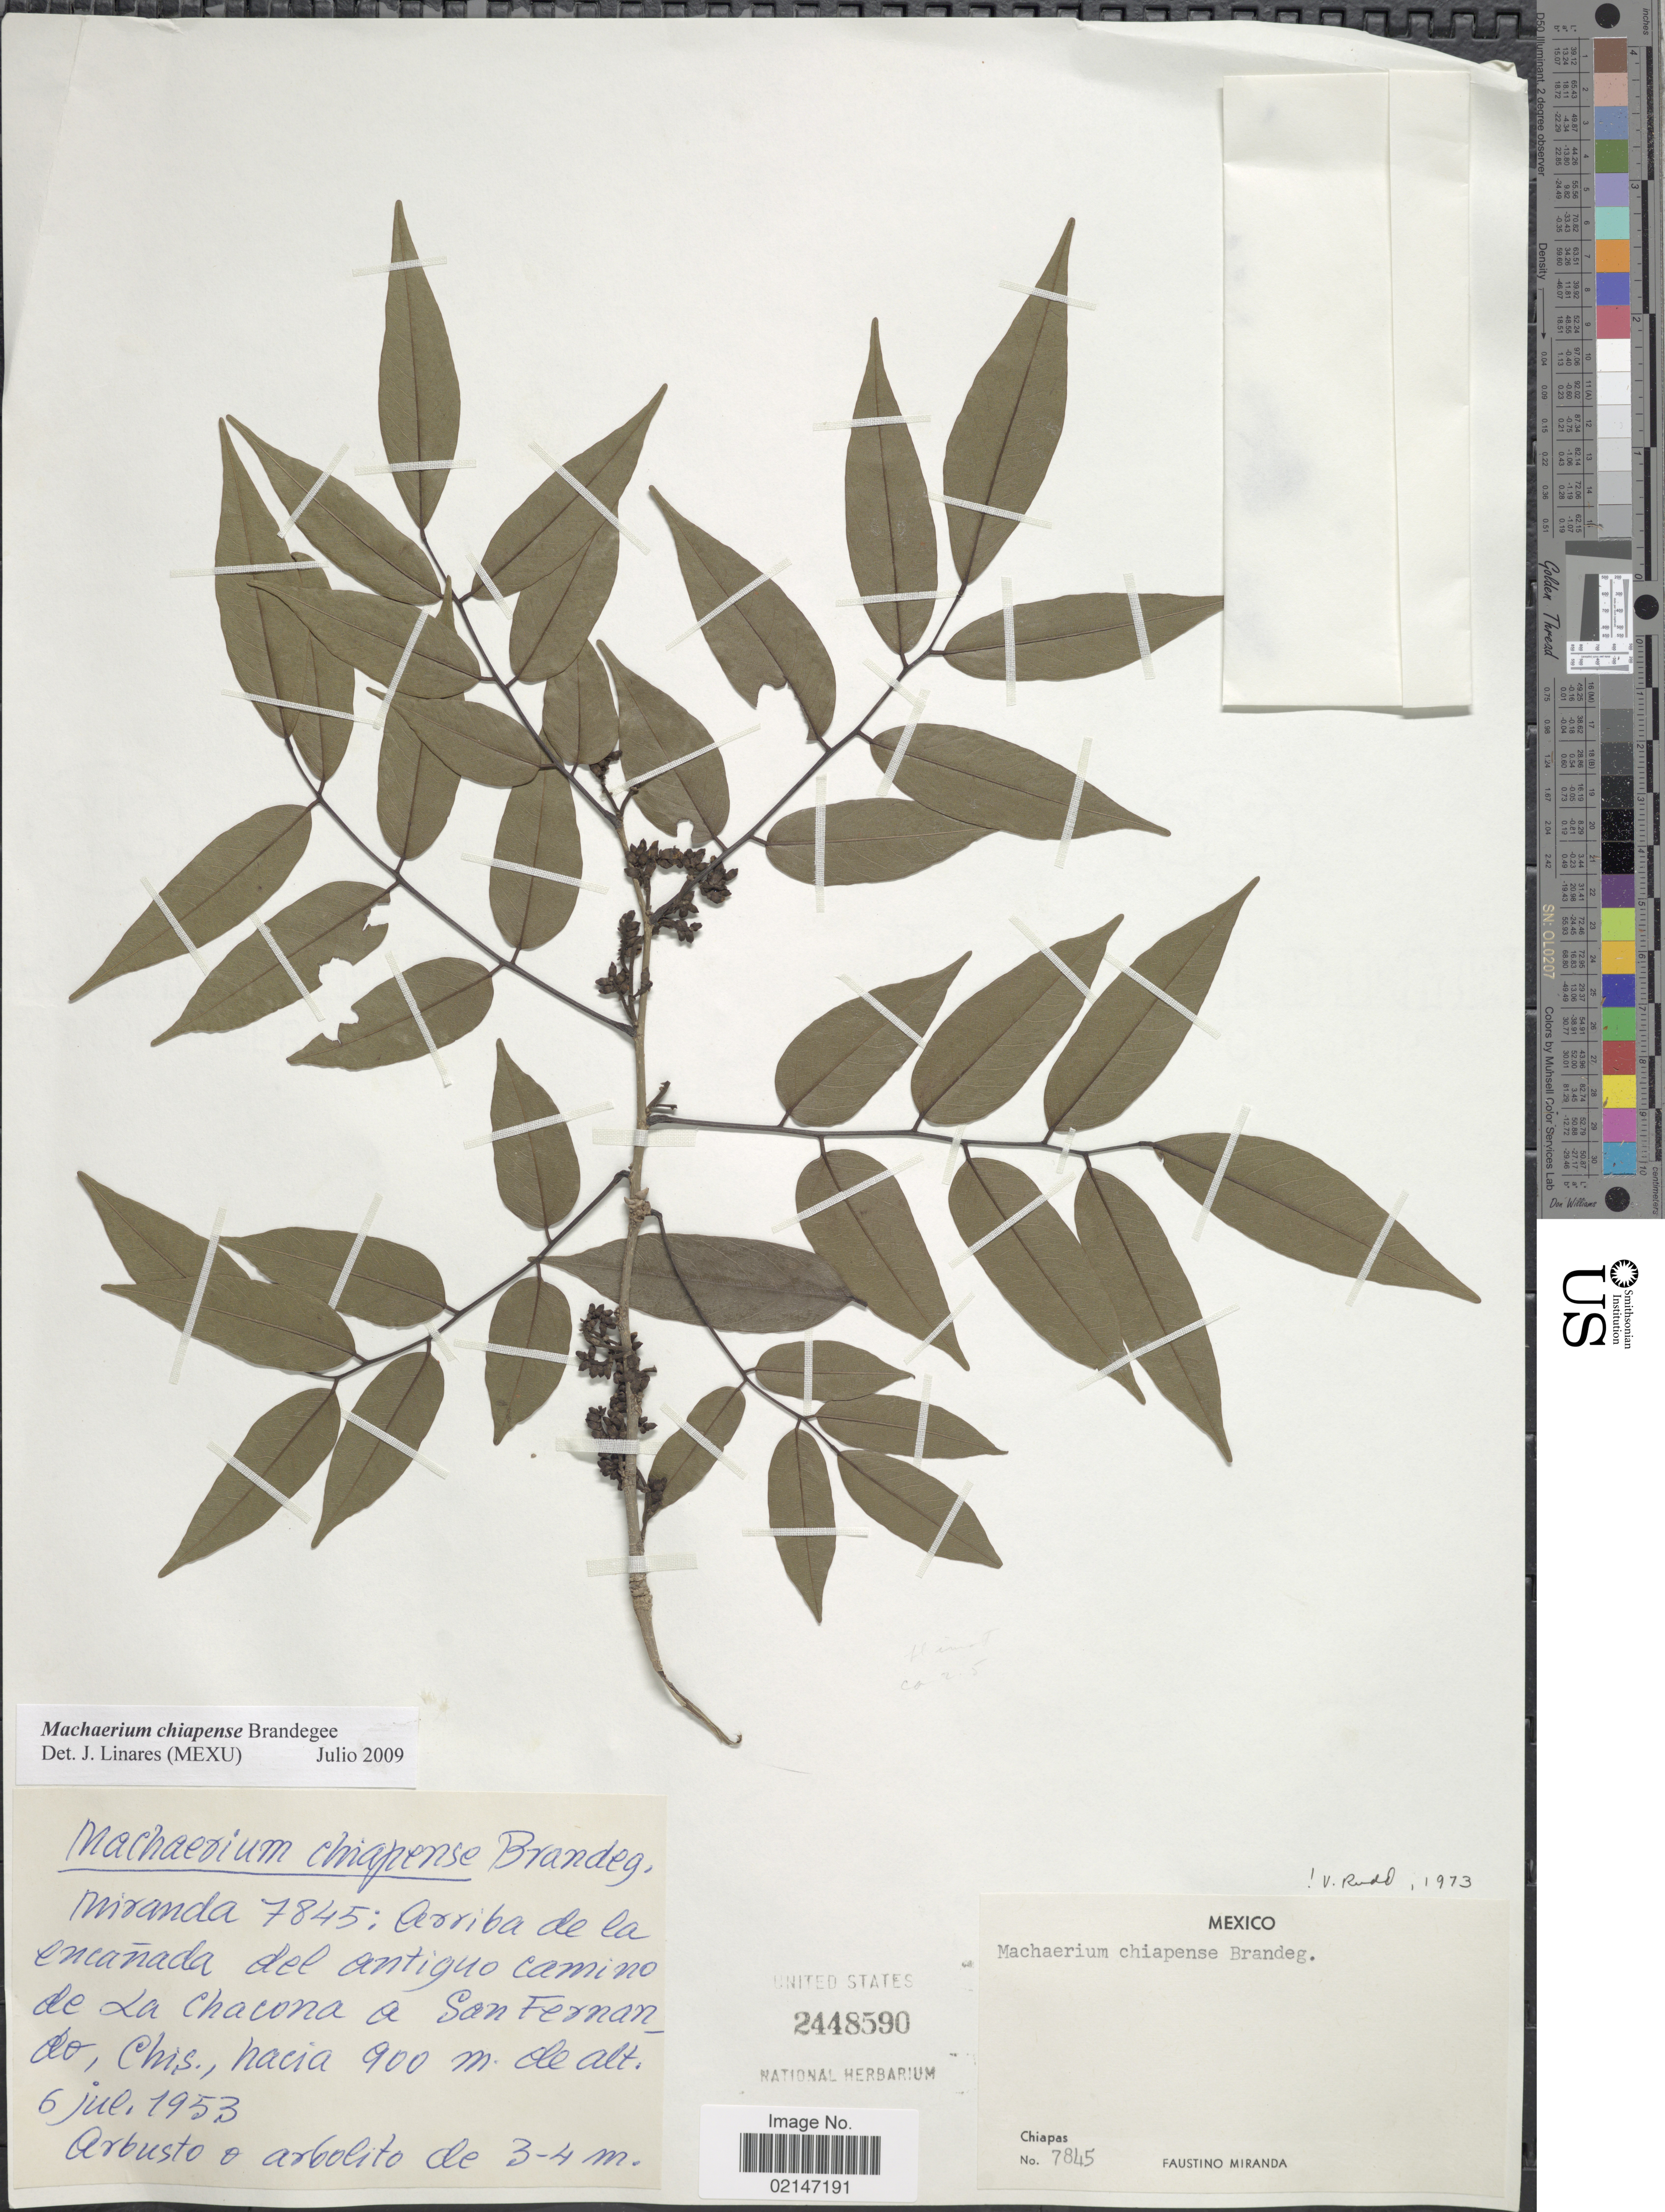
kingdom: Plantae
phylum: Tracheophyta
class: Magnoliopsida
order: Fabales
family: Fabaceae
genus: Machaerium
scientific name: Machaerium chiapense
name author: T.S. Brandg.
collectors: F. Miranda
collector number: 7845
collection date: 1953-07-06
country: Mexico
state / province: Chiapas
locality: Corriba de la encañada del Antiguo camino de La Chacona a San Fernando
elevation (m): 900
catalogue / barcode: US 2448590